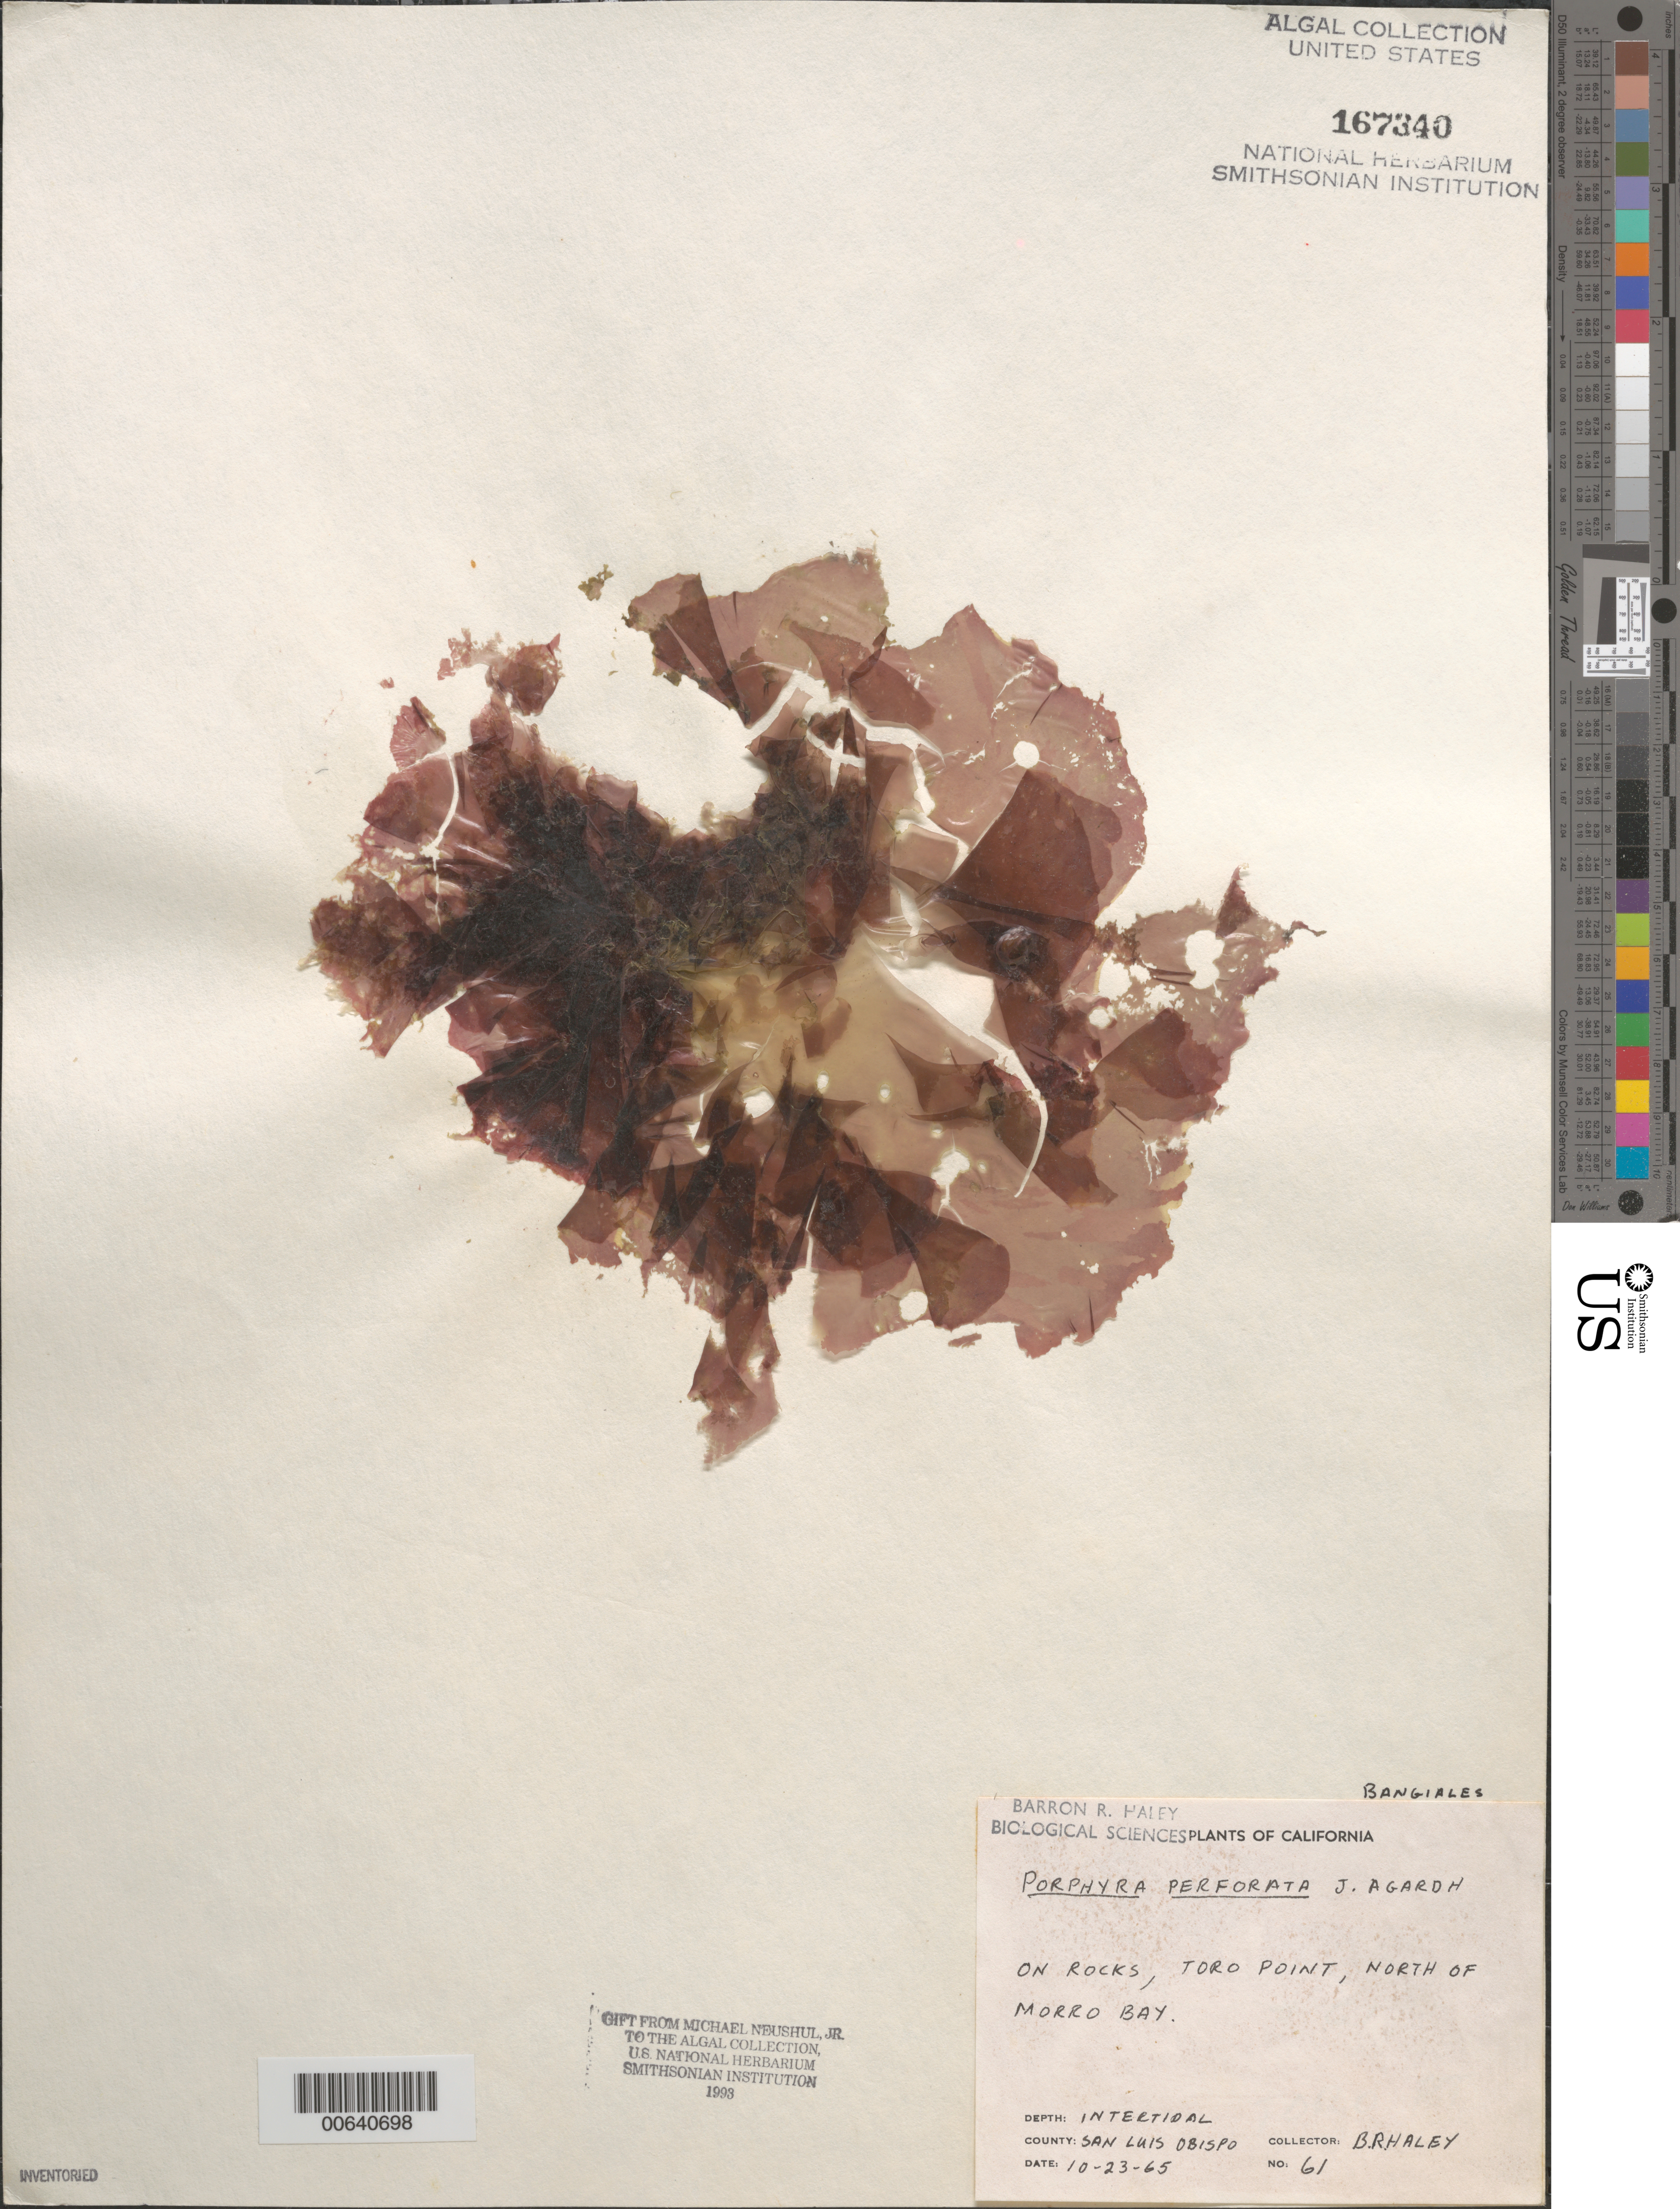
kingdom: Plantae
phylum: Rhodophyta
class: Bangiophyceae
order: Bangiales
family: Bangiaceae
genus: Pyropia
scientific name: Pyropia perforata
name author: (J. Agardh) S.C. Lindstrom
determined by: Algae name updating Project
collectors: B. Haley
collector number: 61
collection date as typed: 23 Oct 1965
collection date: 1965-10-23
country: United States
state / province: California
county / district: San Luis Obispo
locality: Toro Point, north of Morro Bay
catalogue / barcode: US 167340